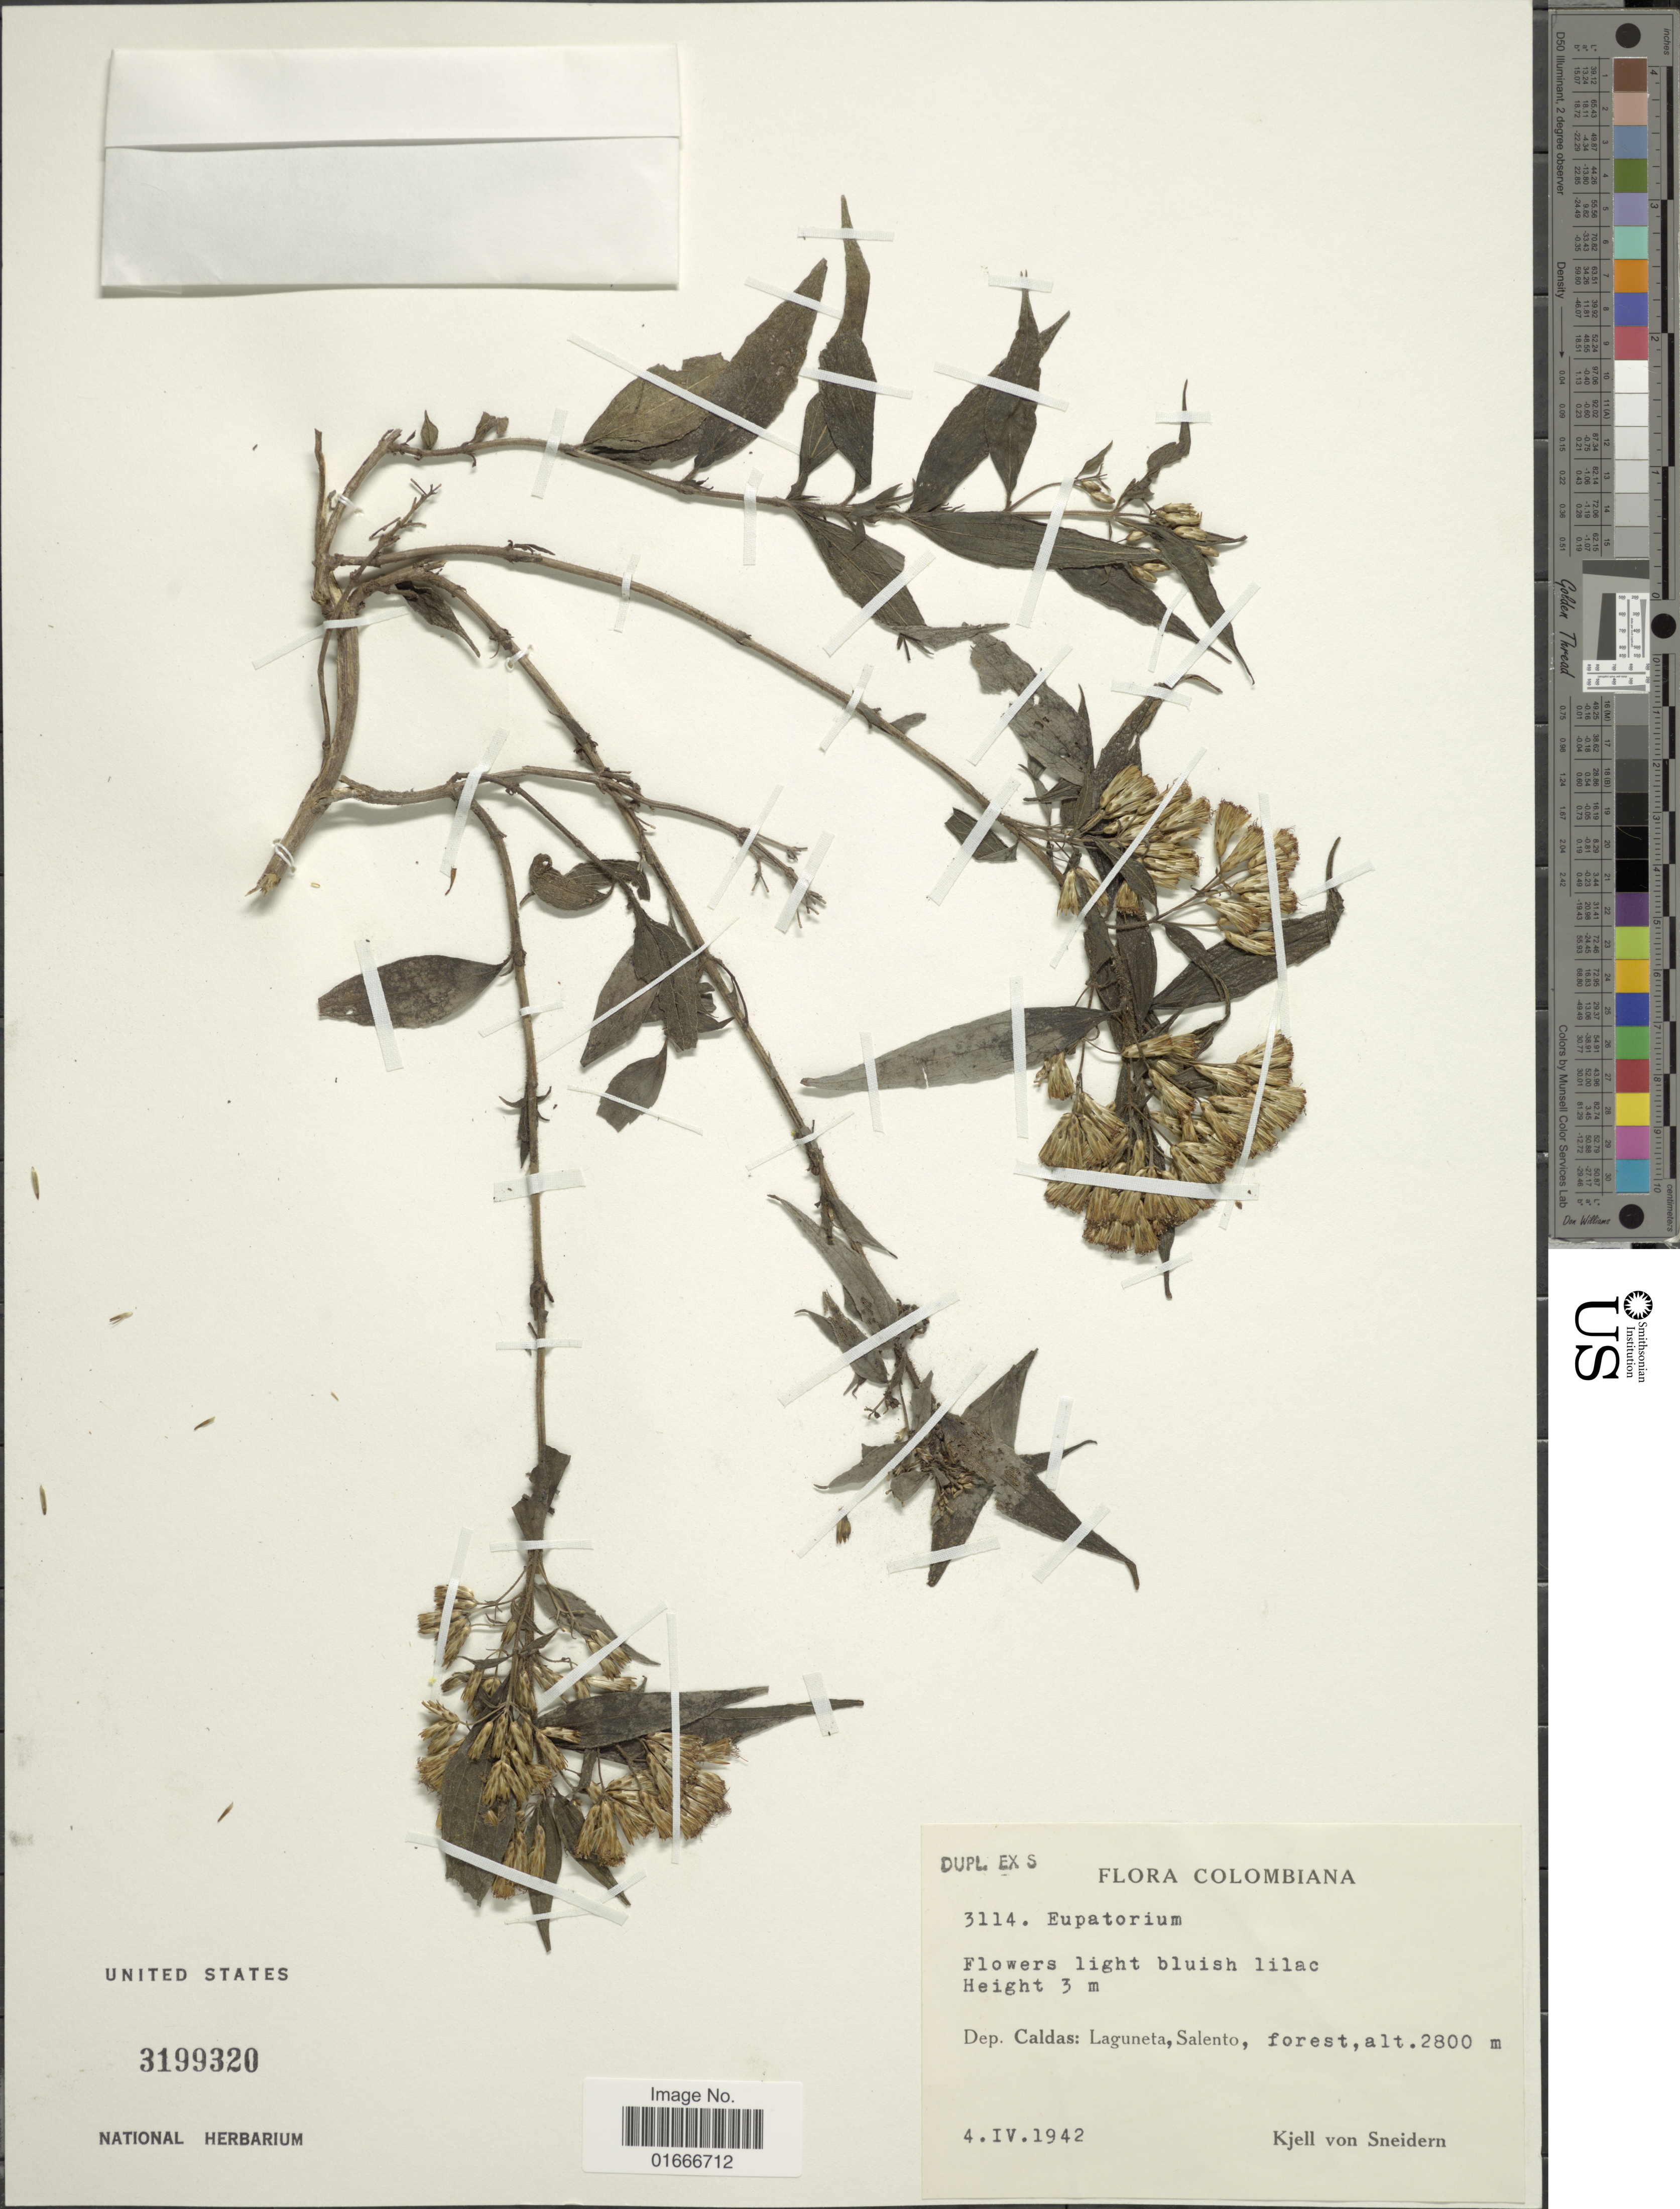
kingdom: Plantae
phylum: Tracheophyta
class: Magnoliopsida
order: Asterales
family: Asteraceae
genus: Chromolaena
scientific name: Chromolaena perglabra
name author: (B.L. Rob.) R.M. King & H. Rob.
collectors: K. von Sneidern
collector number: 3114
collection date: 1942-04-04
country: Colombia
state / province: Caldas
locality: Laguneta, Salento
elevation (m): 2800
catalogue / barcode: US 3199320